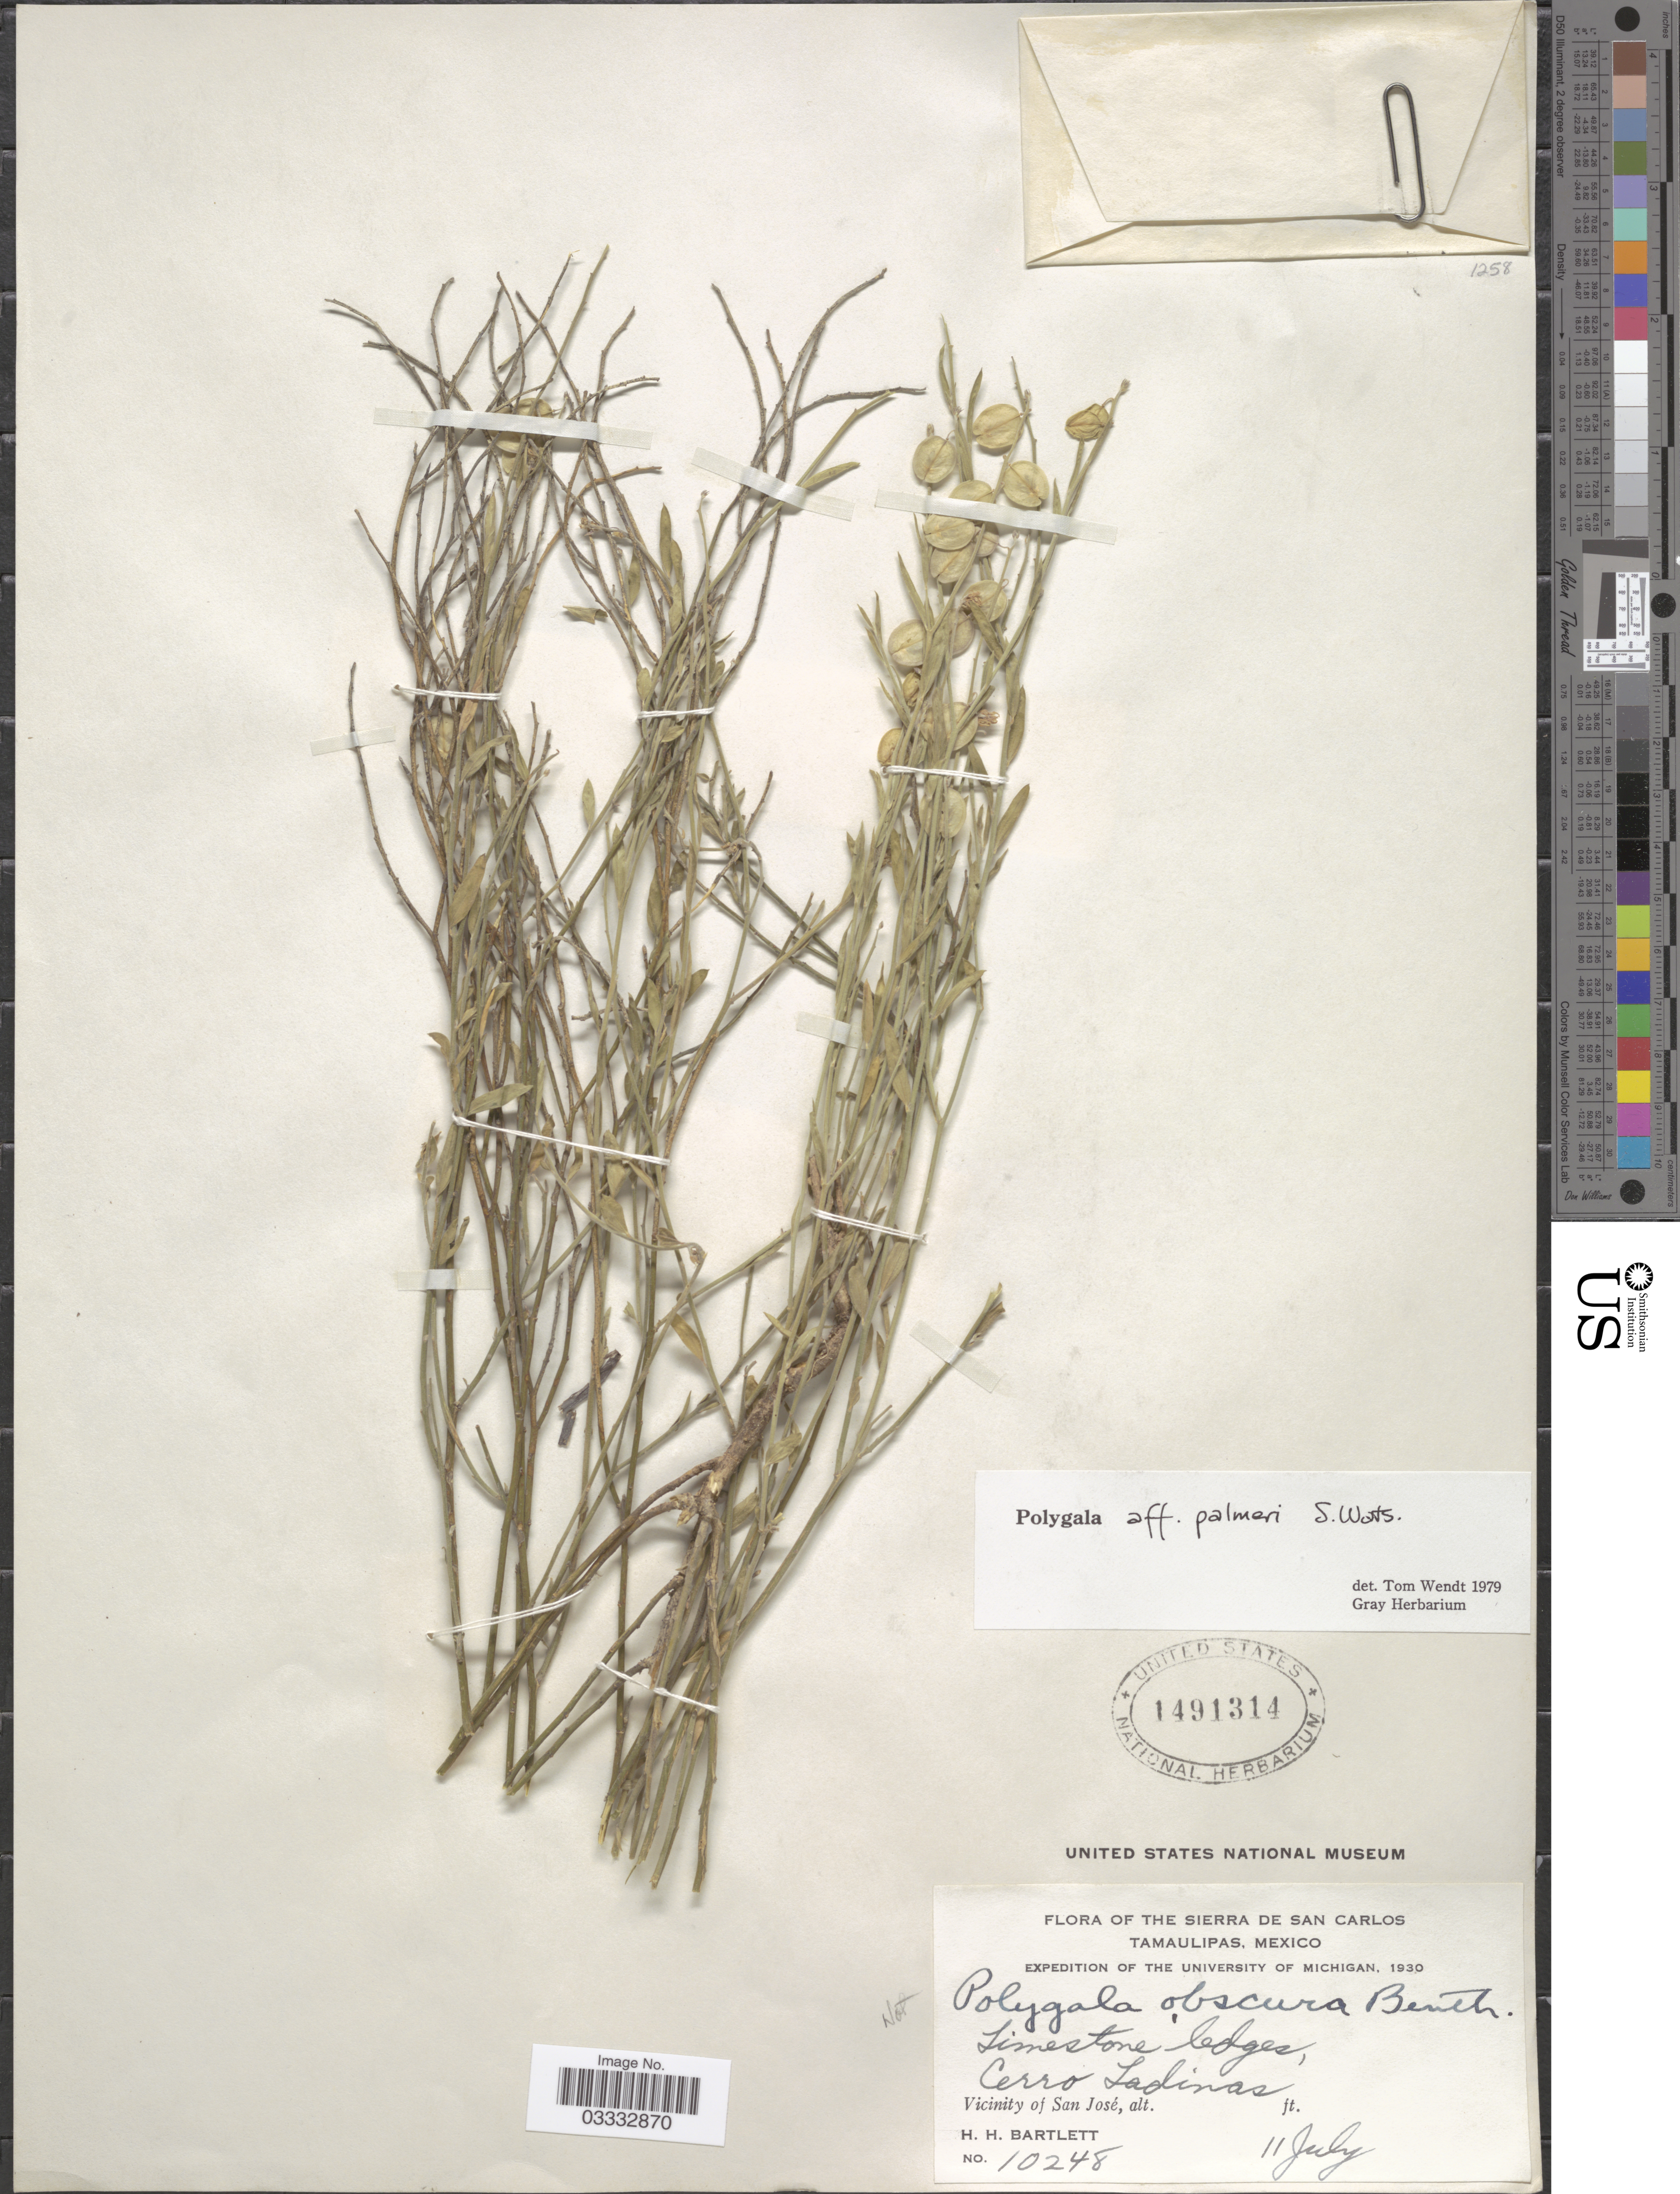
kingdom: Plantae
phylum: Tracheophyta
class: Magnoliopsida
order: Fabales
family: Polygalaceae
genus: Hebecarpa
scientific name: Hebecarpa sp.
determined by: Strong, Mark T., (BOT), Smithsonian Institution - National Museum of Natural History (UNITED STATES)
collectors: H. H. Bartlett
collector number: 10248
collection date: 1930-07-11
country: Mexico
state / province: Tamaulipas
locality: The Sierra de San Carlos. Cerro Ladinas. Vicinity of San José.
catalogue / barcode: US 1491314